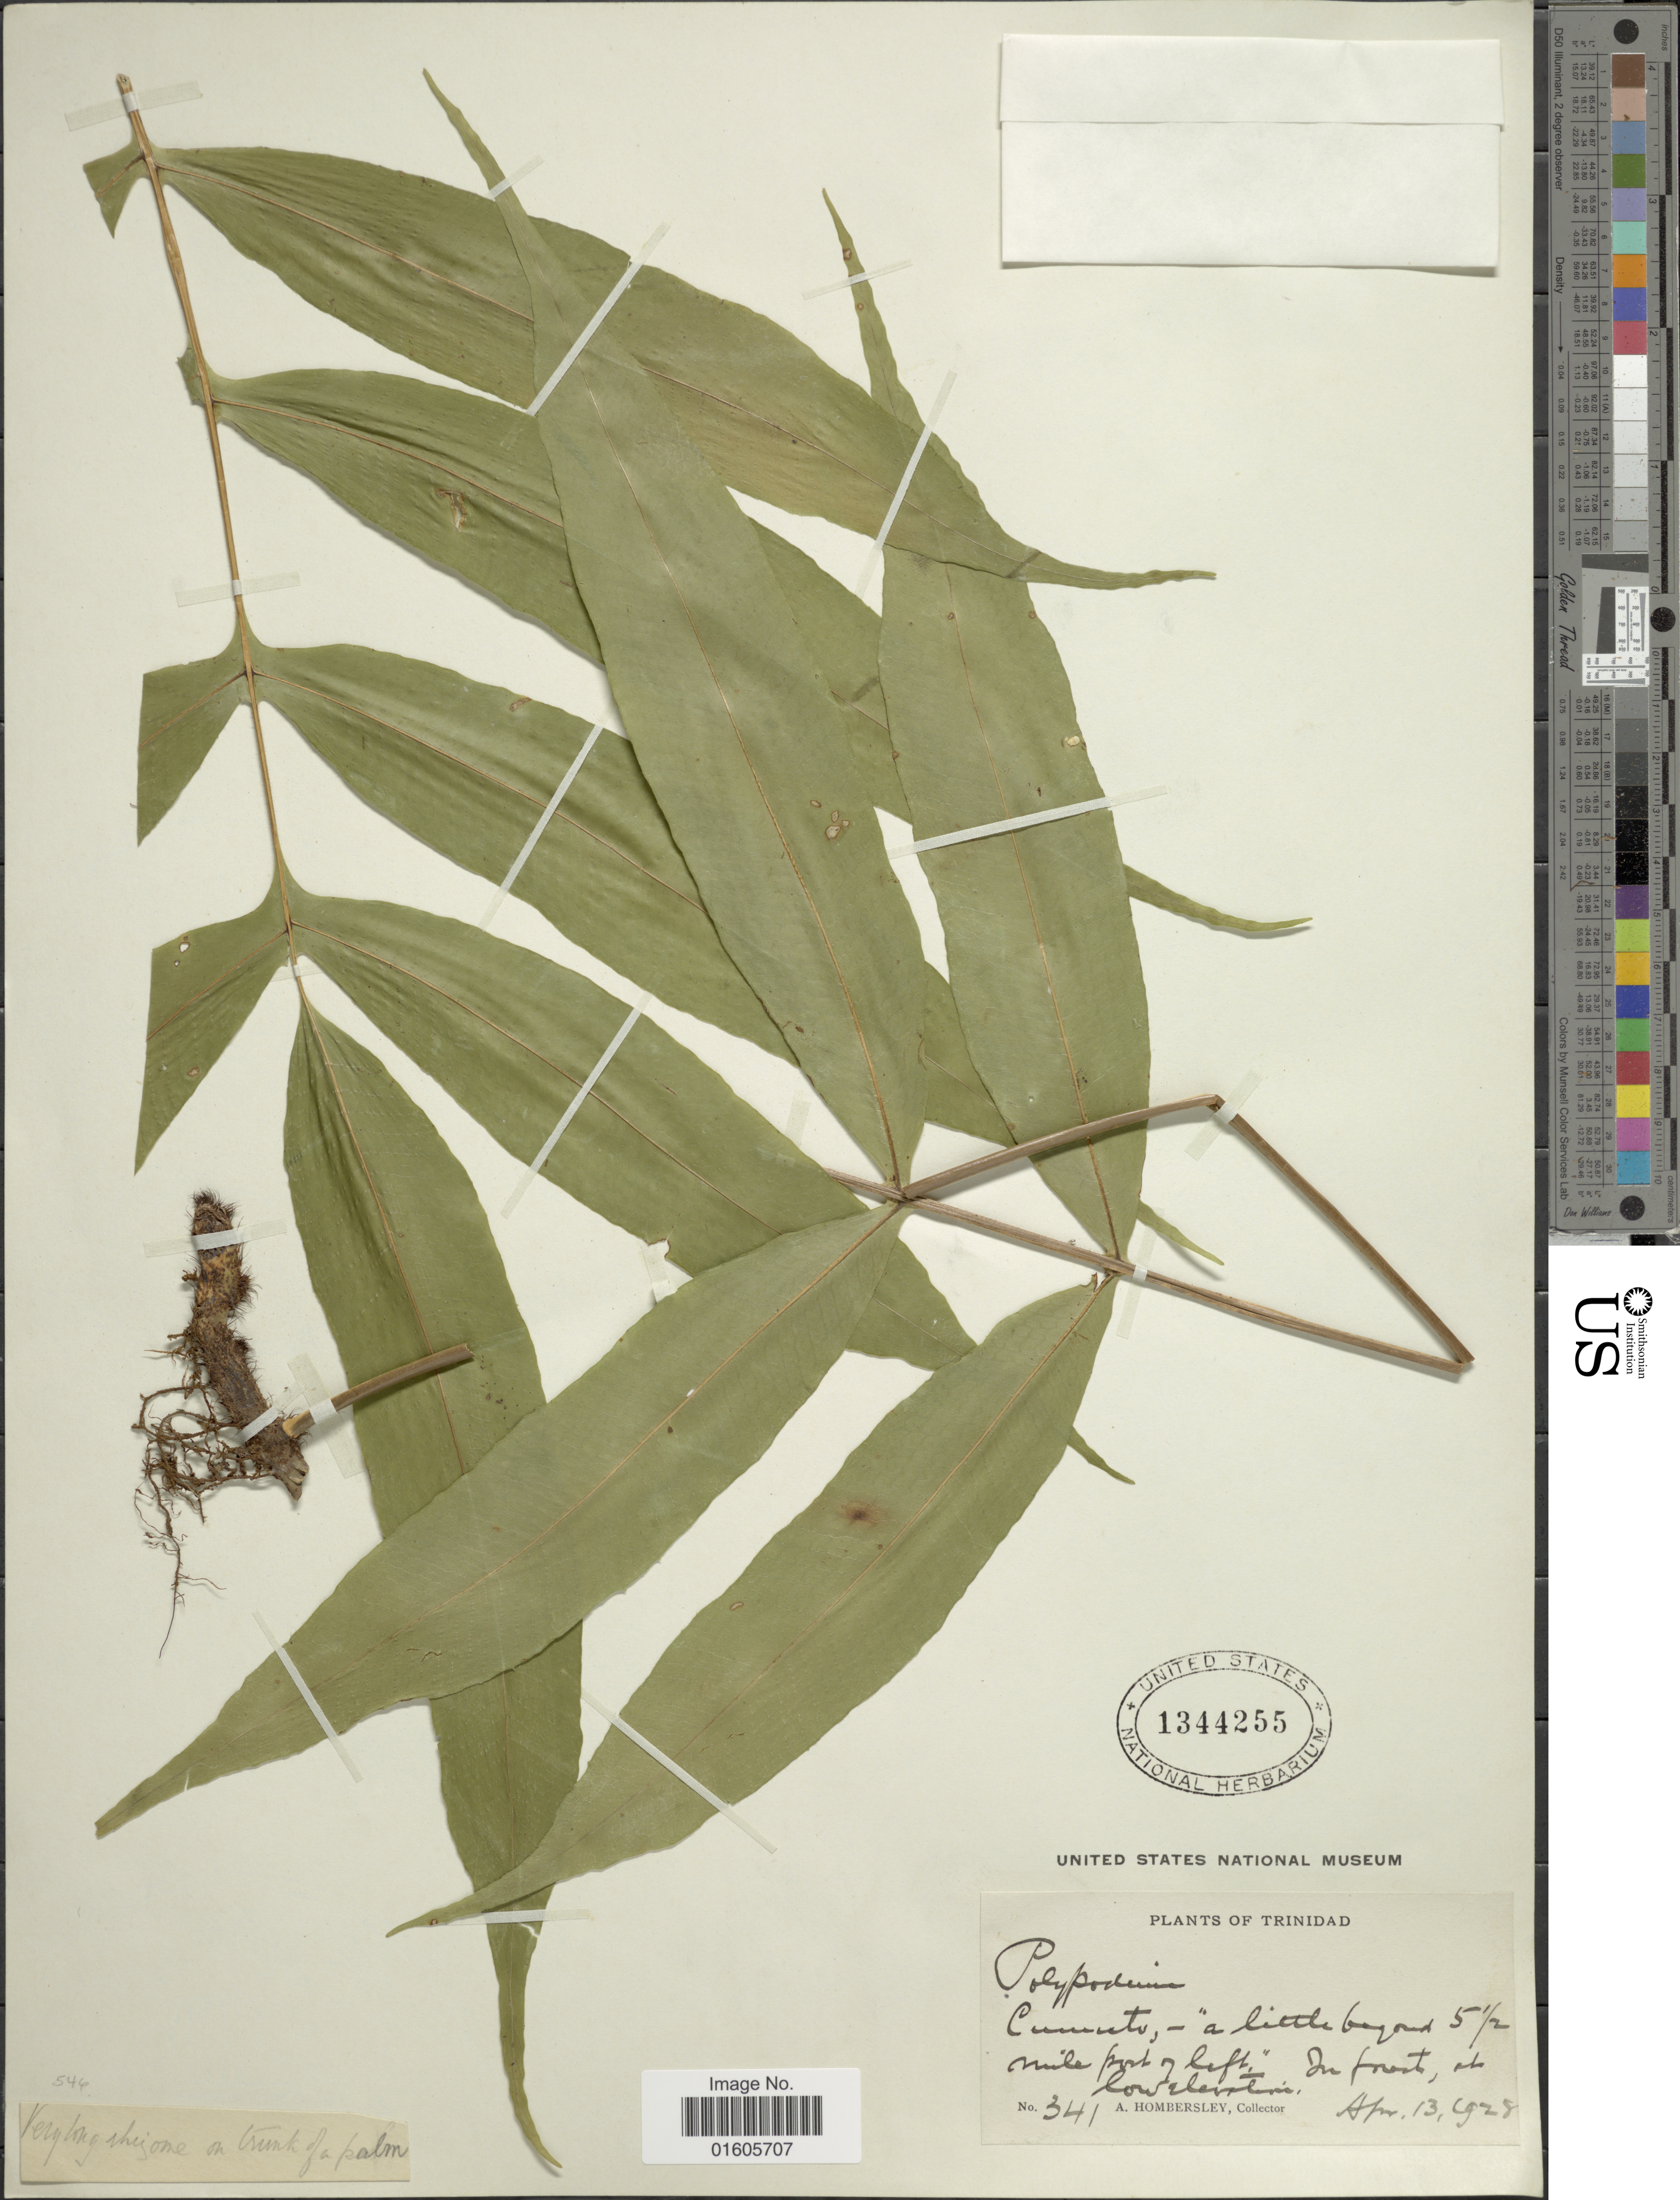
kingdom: Plantae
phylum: Tracheophyta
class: Polypodiopsida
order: Polypodiales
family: Polypodiaceae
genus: Serpocaulon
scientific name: Serpocaulon fraxinifolium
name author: (Jacq.) A.R. Sm.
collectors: A. Hombersley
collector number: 341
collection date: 1928-04-13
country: Trinidad and Tobago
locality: Trinidad.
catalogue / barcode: US 1344255